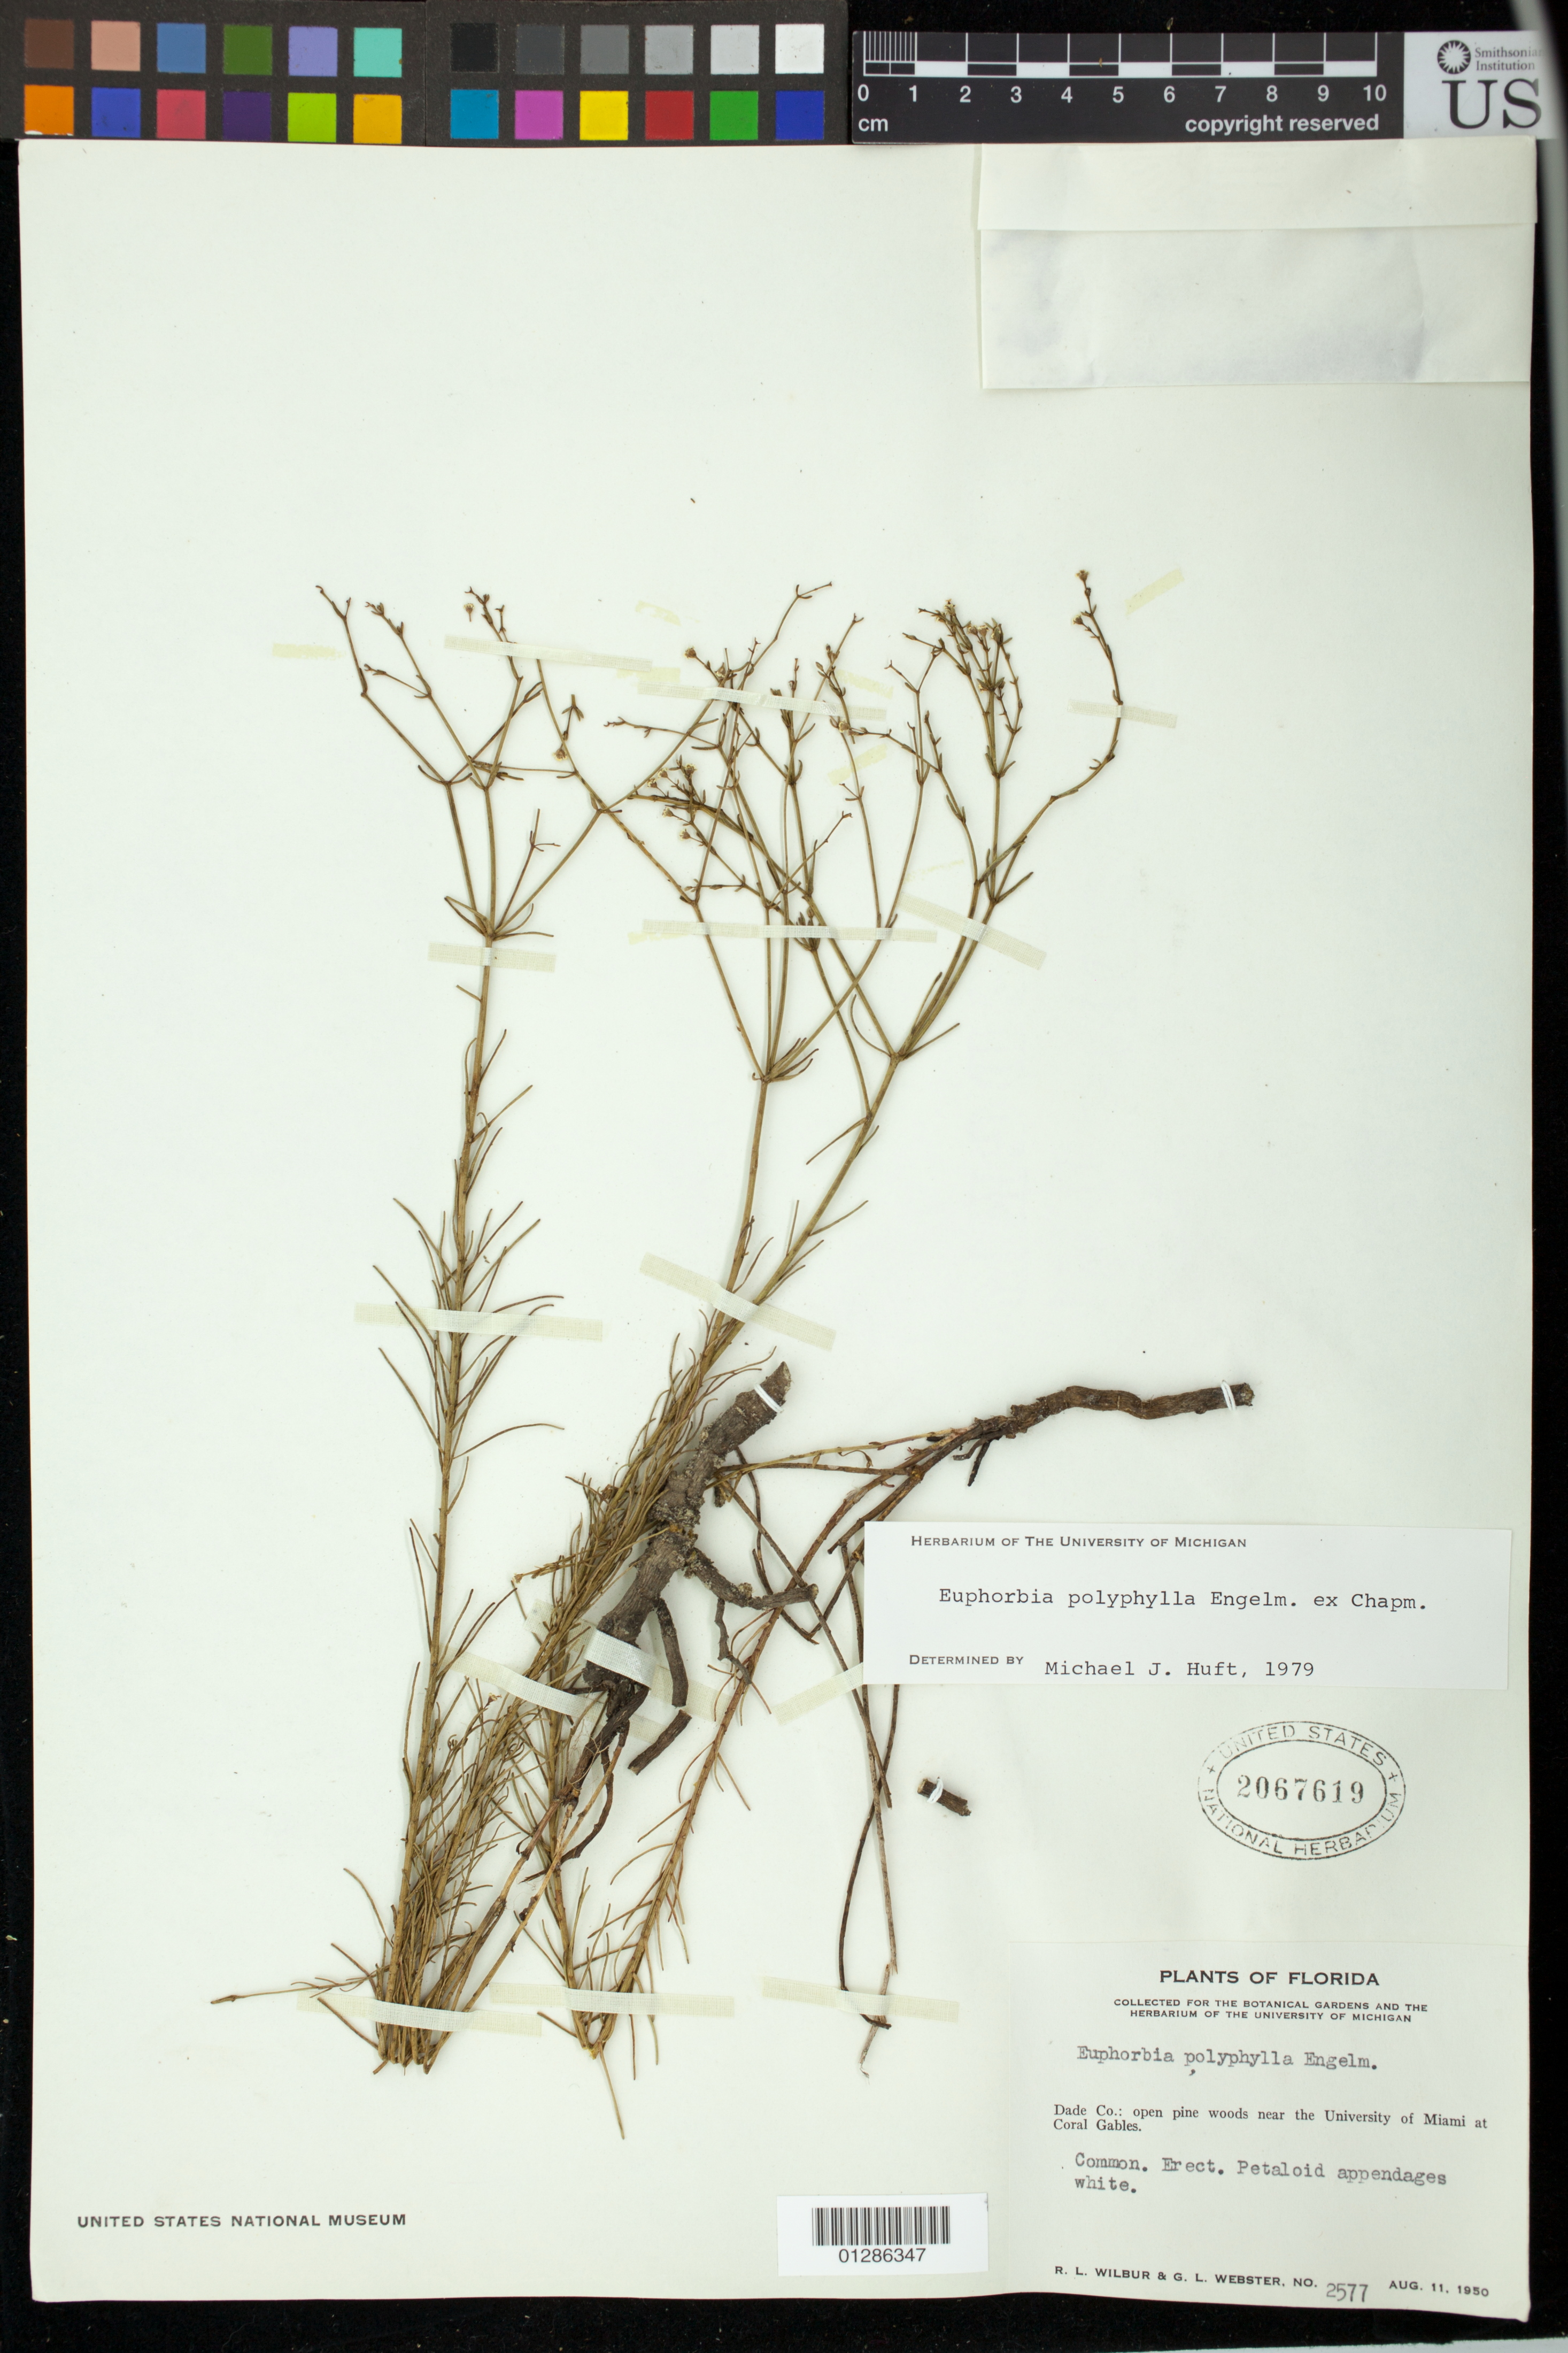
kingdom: Plantae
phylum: Tracheophyta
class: Magnoliopsida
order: Malpighiales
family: Euphorbiaceae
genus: Euphorbia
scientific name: Euphorbia polyphylla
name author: Engelm. ex Holz.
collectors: R. L. Wilbur & G. L. Webster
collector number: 2577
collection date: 1950-08-11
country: United States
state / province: Florida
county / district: Miami-Dade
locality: Pine woods near the University of Miami at Coral Gables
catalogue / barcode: US 2067619